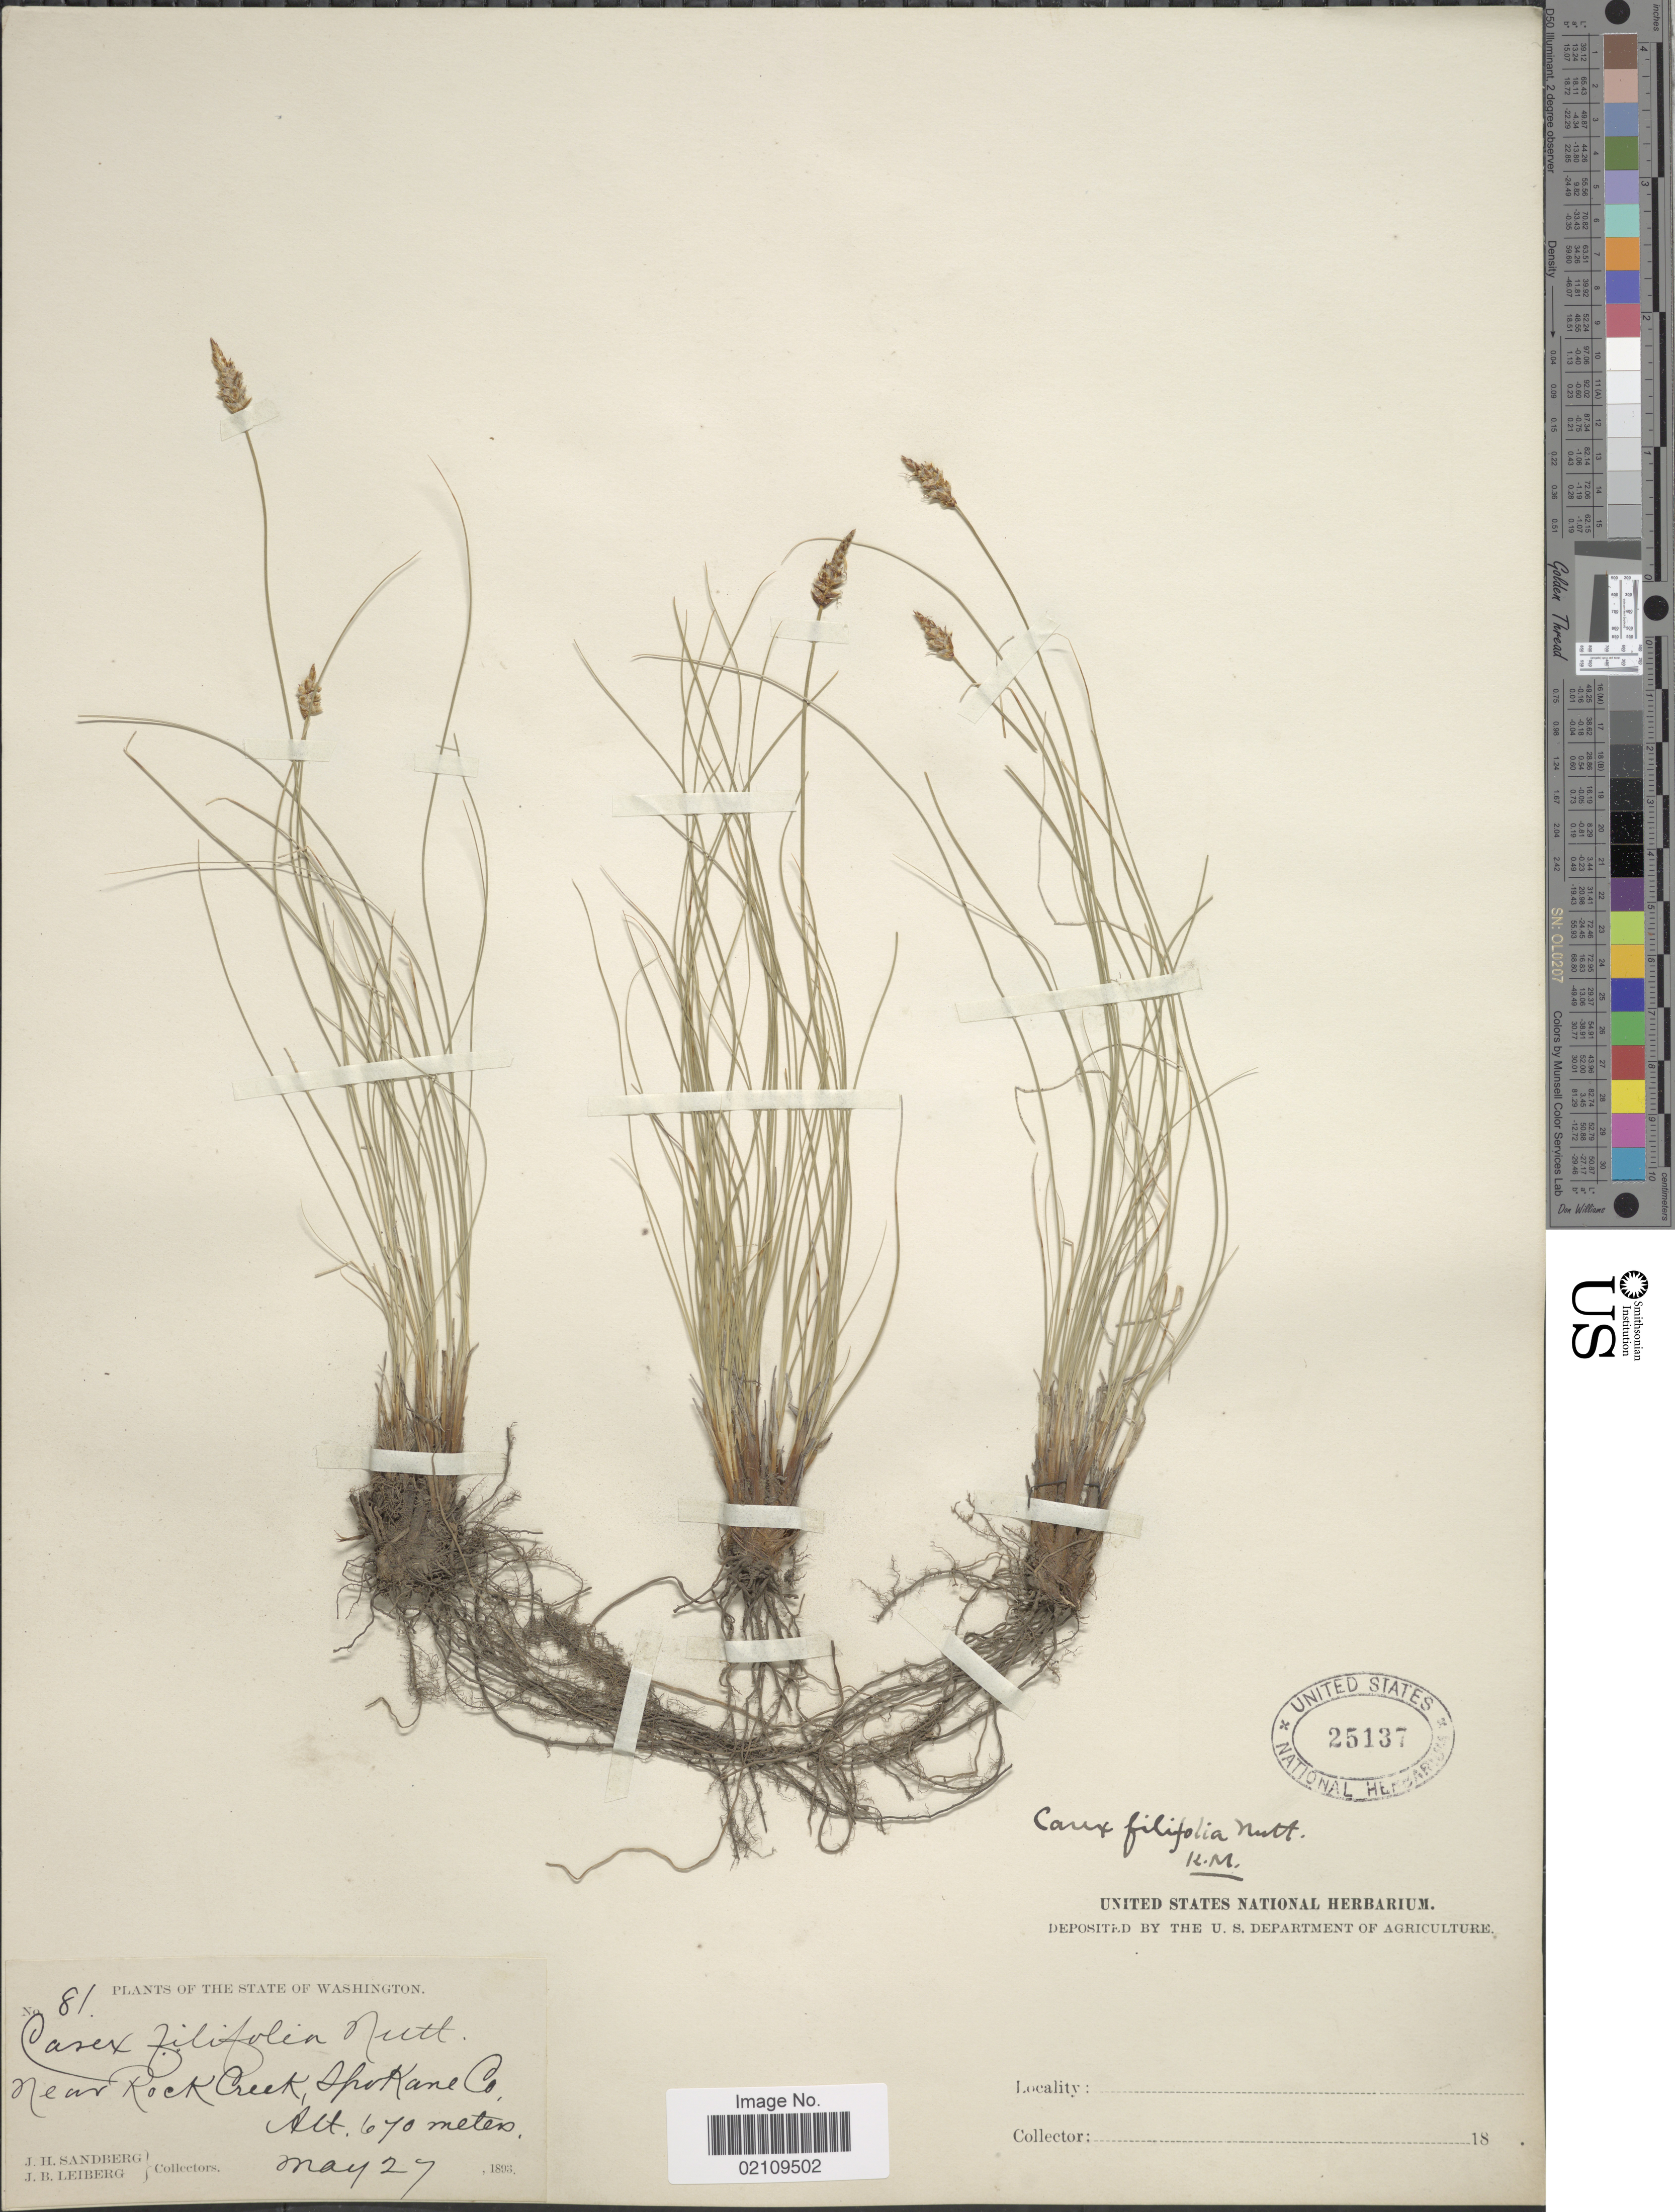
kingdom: Plantae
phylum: Tracheophyta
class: Liliopsida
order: Poales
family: Cyperaceae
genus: Carex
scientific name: Carex filifolia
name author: Nutt.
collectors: J. H. Sandberg & J. B. Leiberg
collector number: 81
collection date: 1893-05-27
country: United States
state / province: Washington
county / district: Spokane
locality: Near Rock Creek, Spokane Co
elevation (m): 670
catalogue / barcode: US 25137